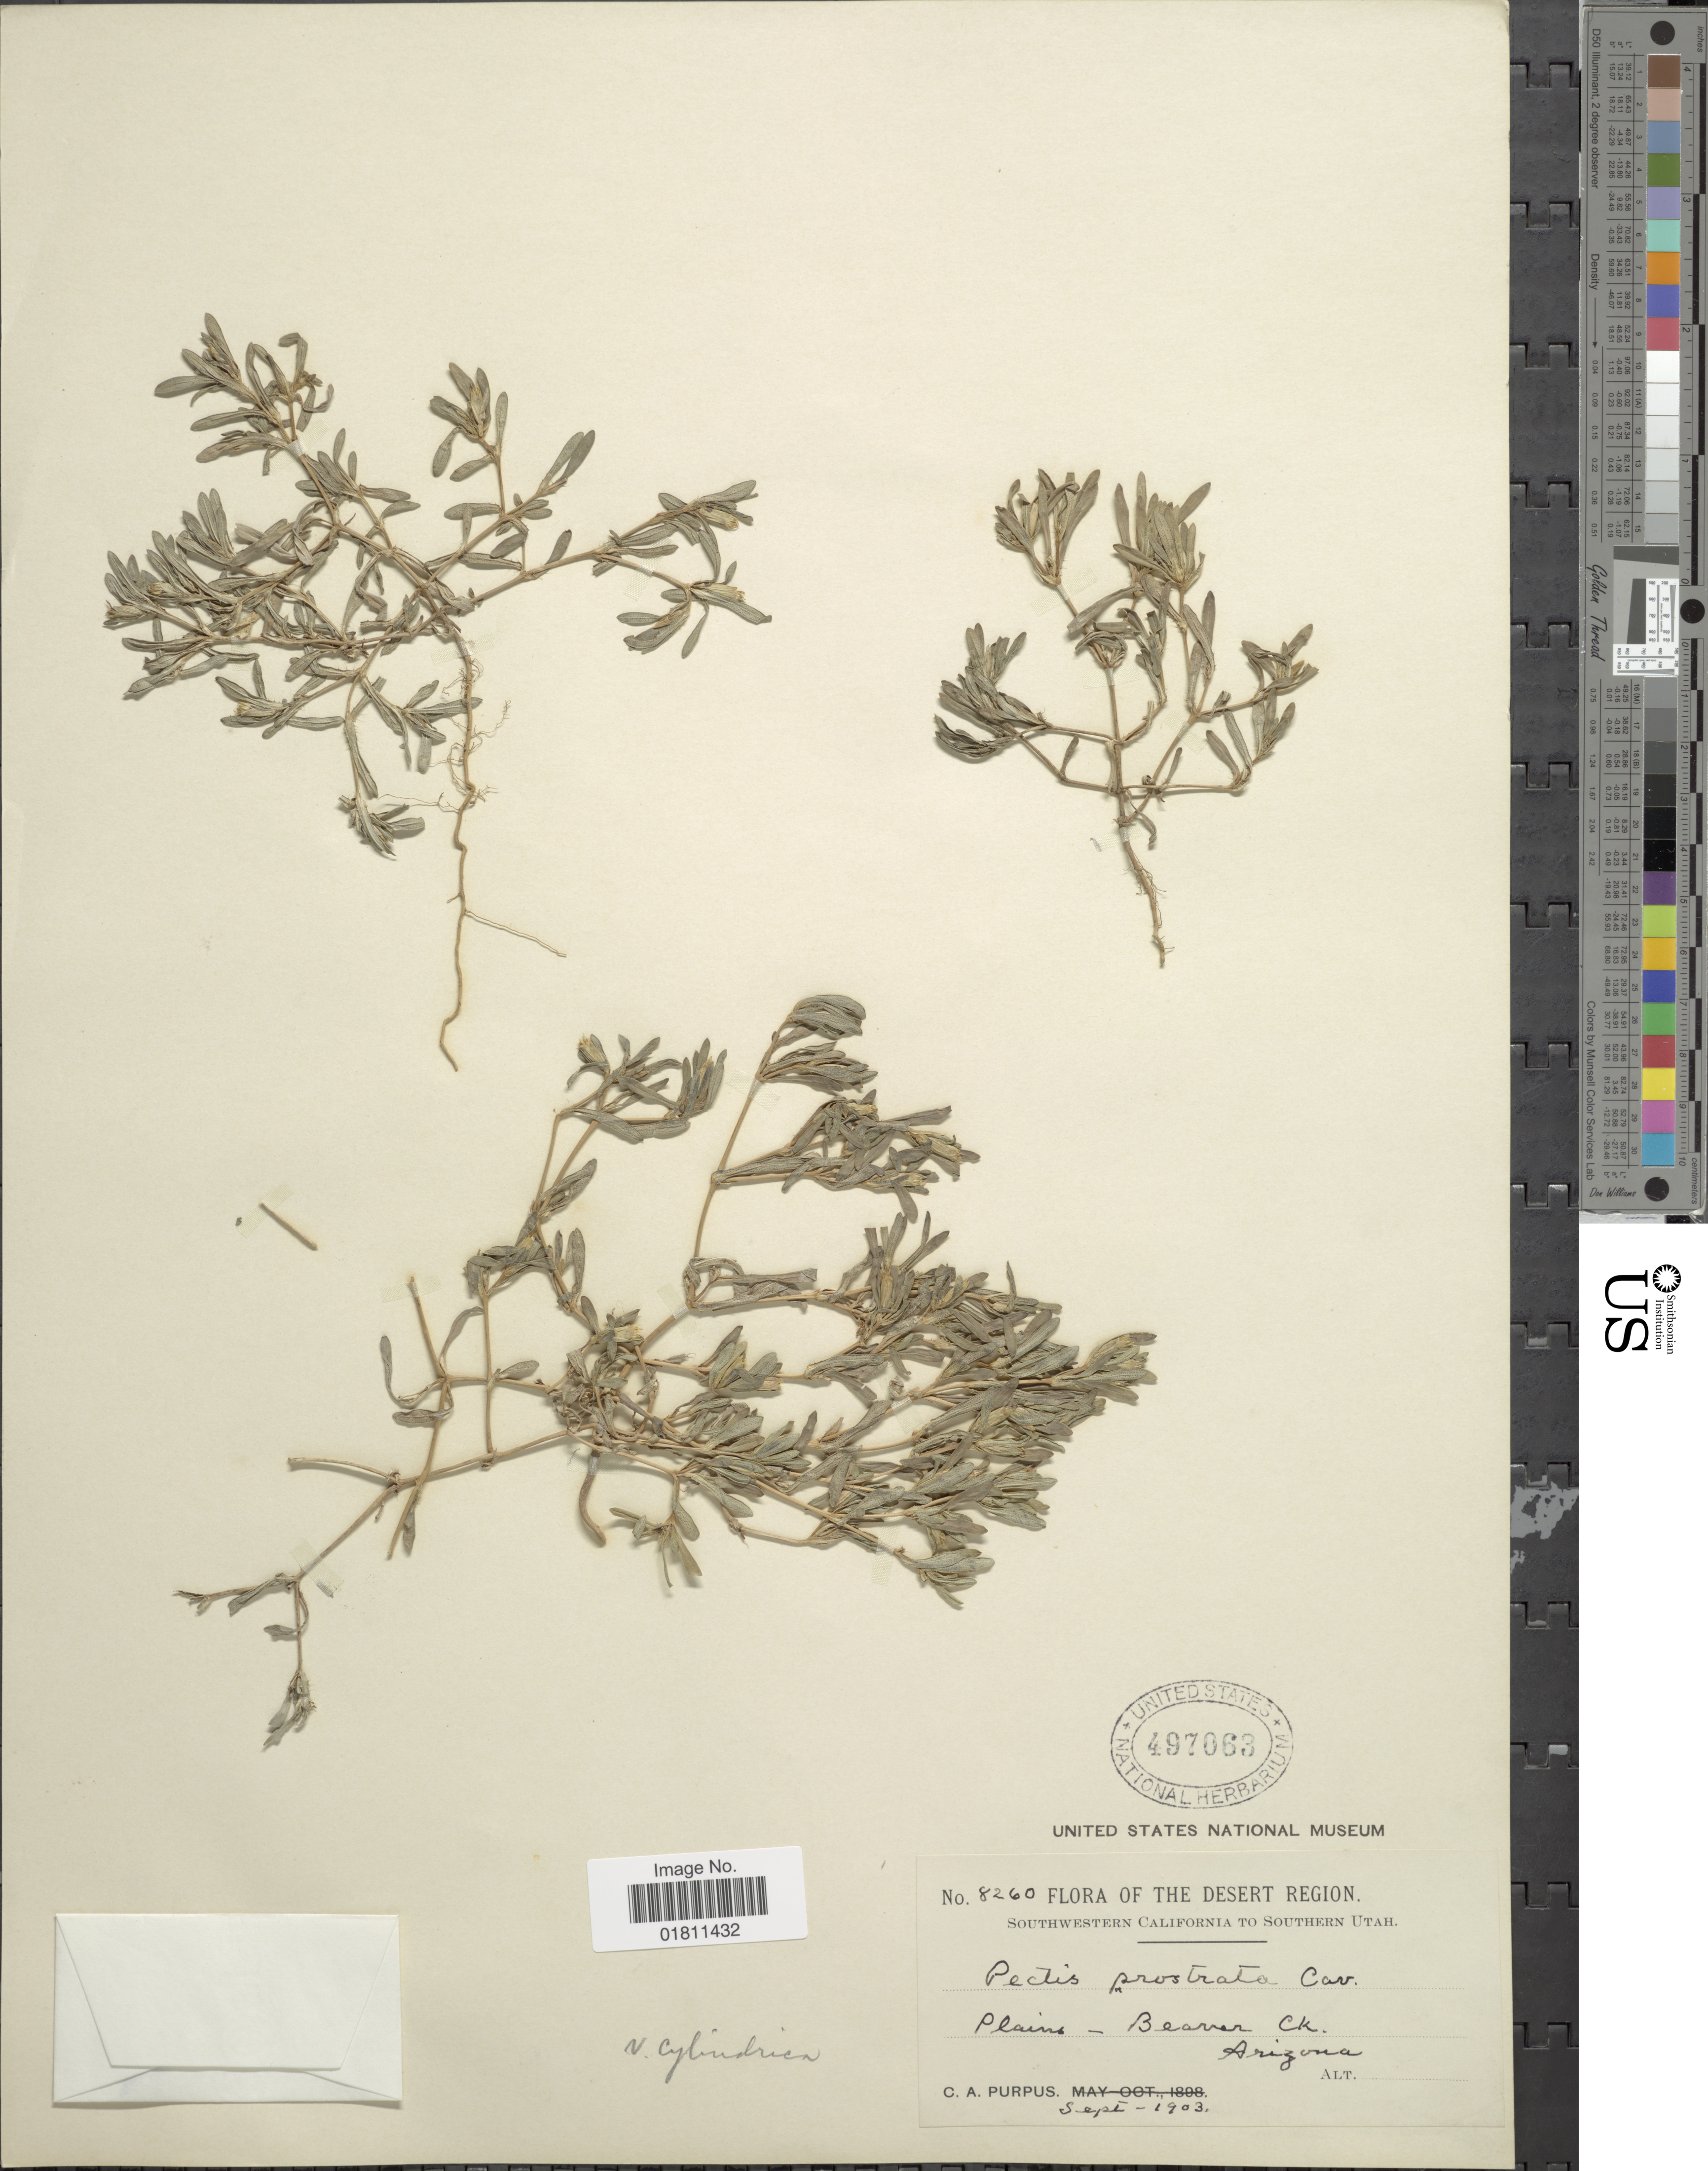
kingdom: Plantae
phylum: Tracheophyta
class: Magnoliopsida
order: Asterales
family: Asteraceae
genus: Pectis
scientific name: Pectis cylindrica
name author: (Fernald) Rydb.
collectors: C. A. Purpus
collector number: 8260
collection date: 1903-09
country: United States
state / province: Arizona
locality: Desert Region. Plains - Beavers Ck. Arizona.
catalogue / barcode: US 497063